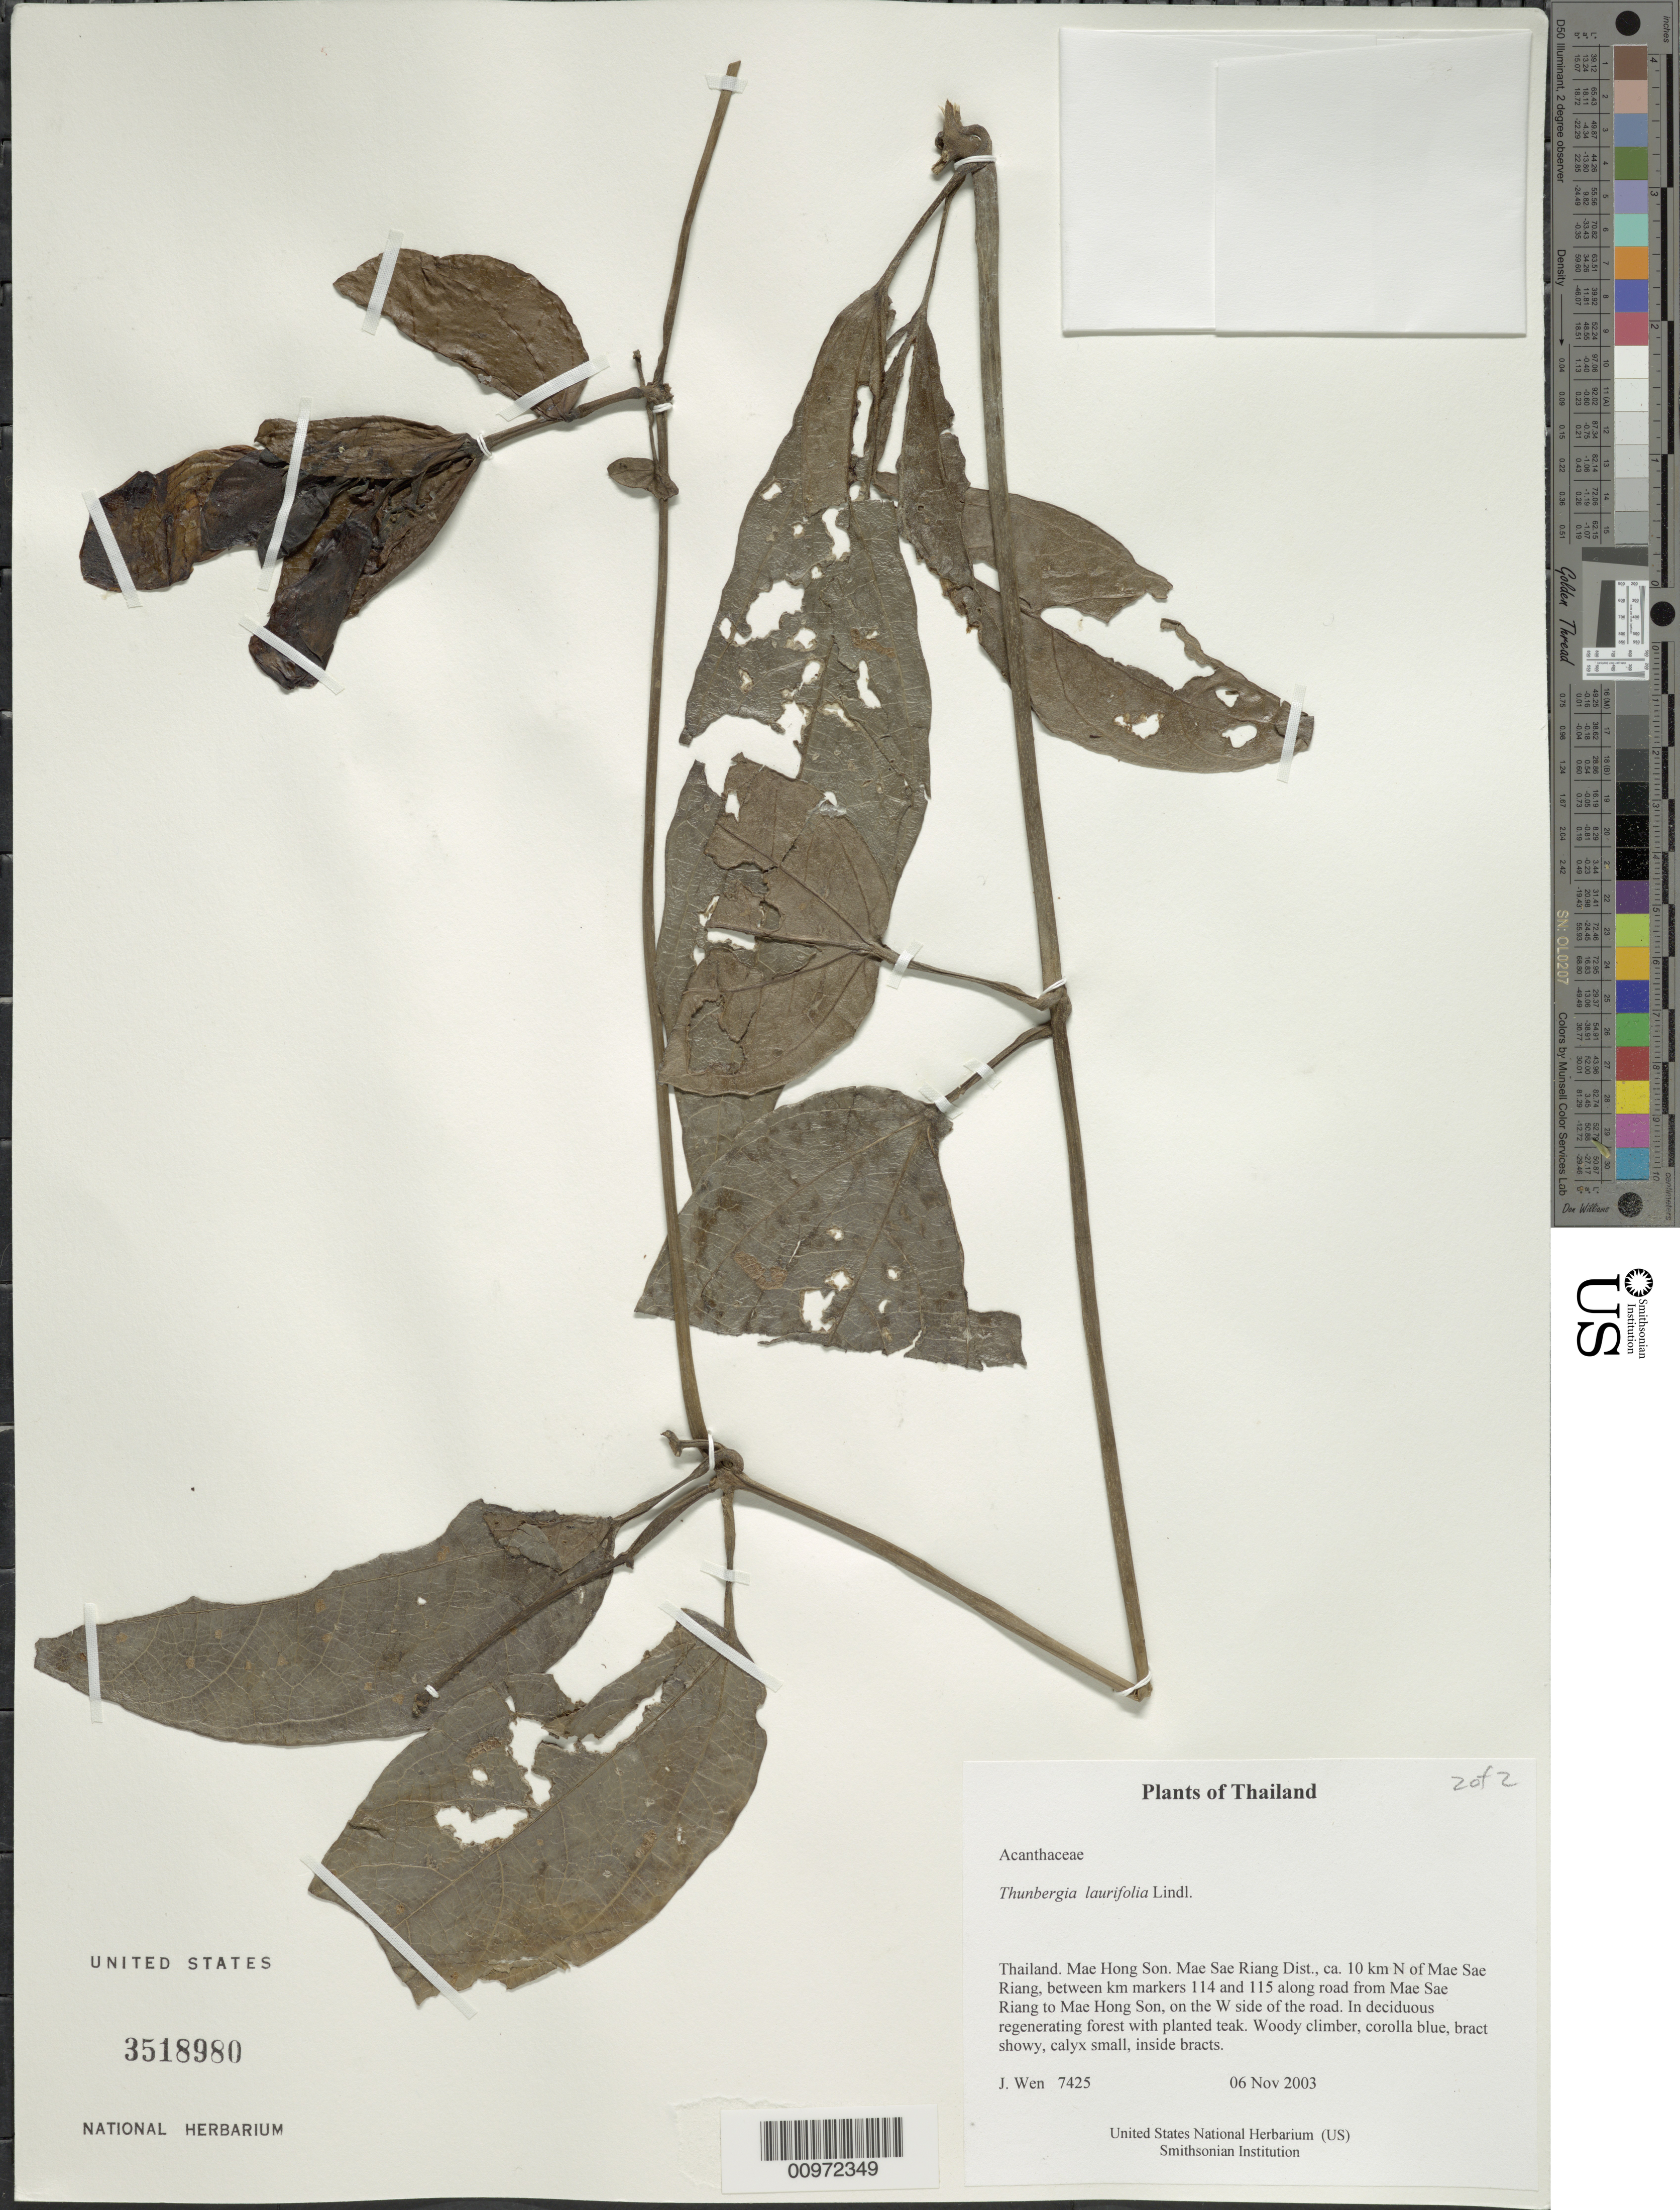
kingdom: Plantae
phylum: Tracheophyta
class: Magnoliopsida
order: Lamiales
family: Acanthaceae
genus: Thunbergia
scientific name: Thunbergia laurifolia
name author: Lindl.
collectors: J. Wen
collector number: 7425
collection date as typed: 06 Nov 2003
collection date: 2003-11-06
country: Thailand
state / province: Mae Hong Son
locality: Mae Sae Riang Dist., ca. 10 km N of Mae Sae Riang, between km markers 114 and 115 along road from Mae Sae Riang to Mae Hong Son, on the W side of the road.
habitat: In deciduous regenerating forest with planted teak.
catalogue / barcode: US 3518980